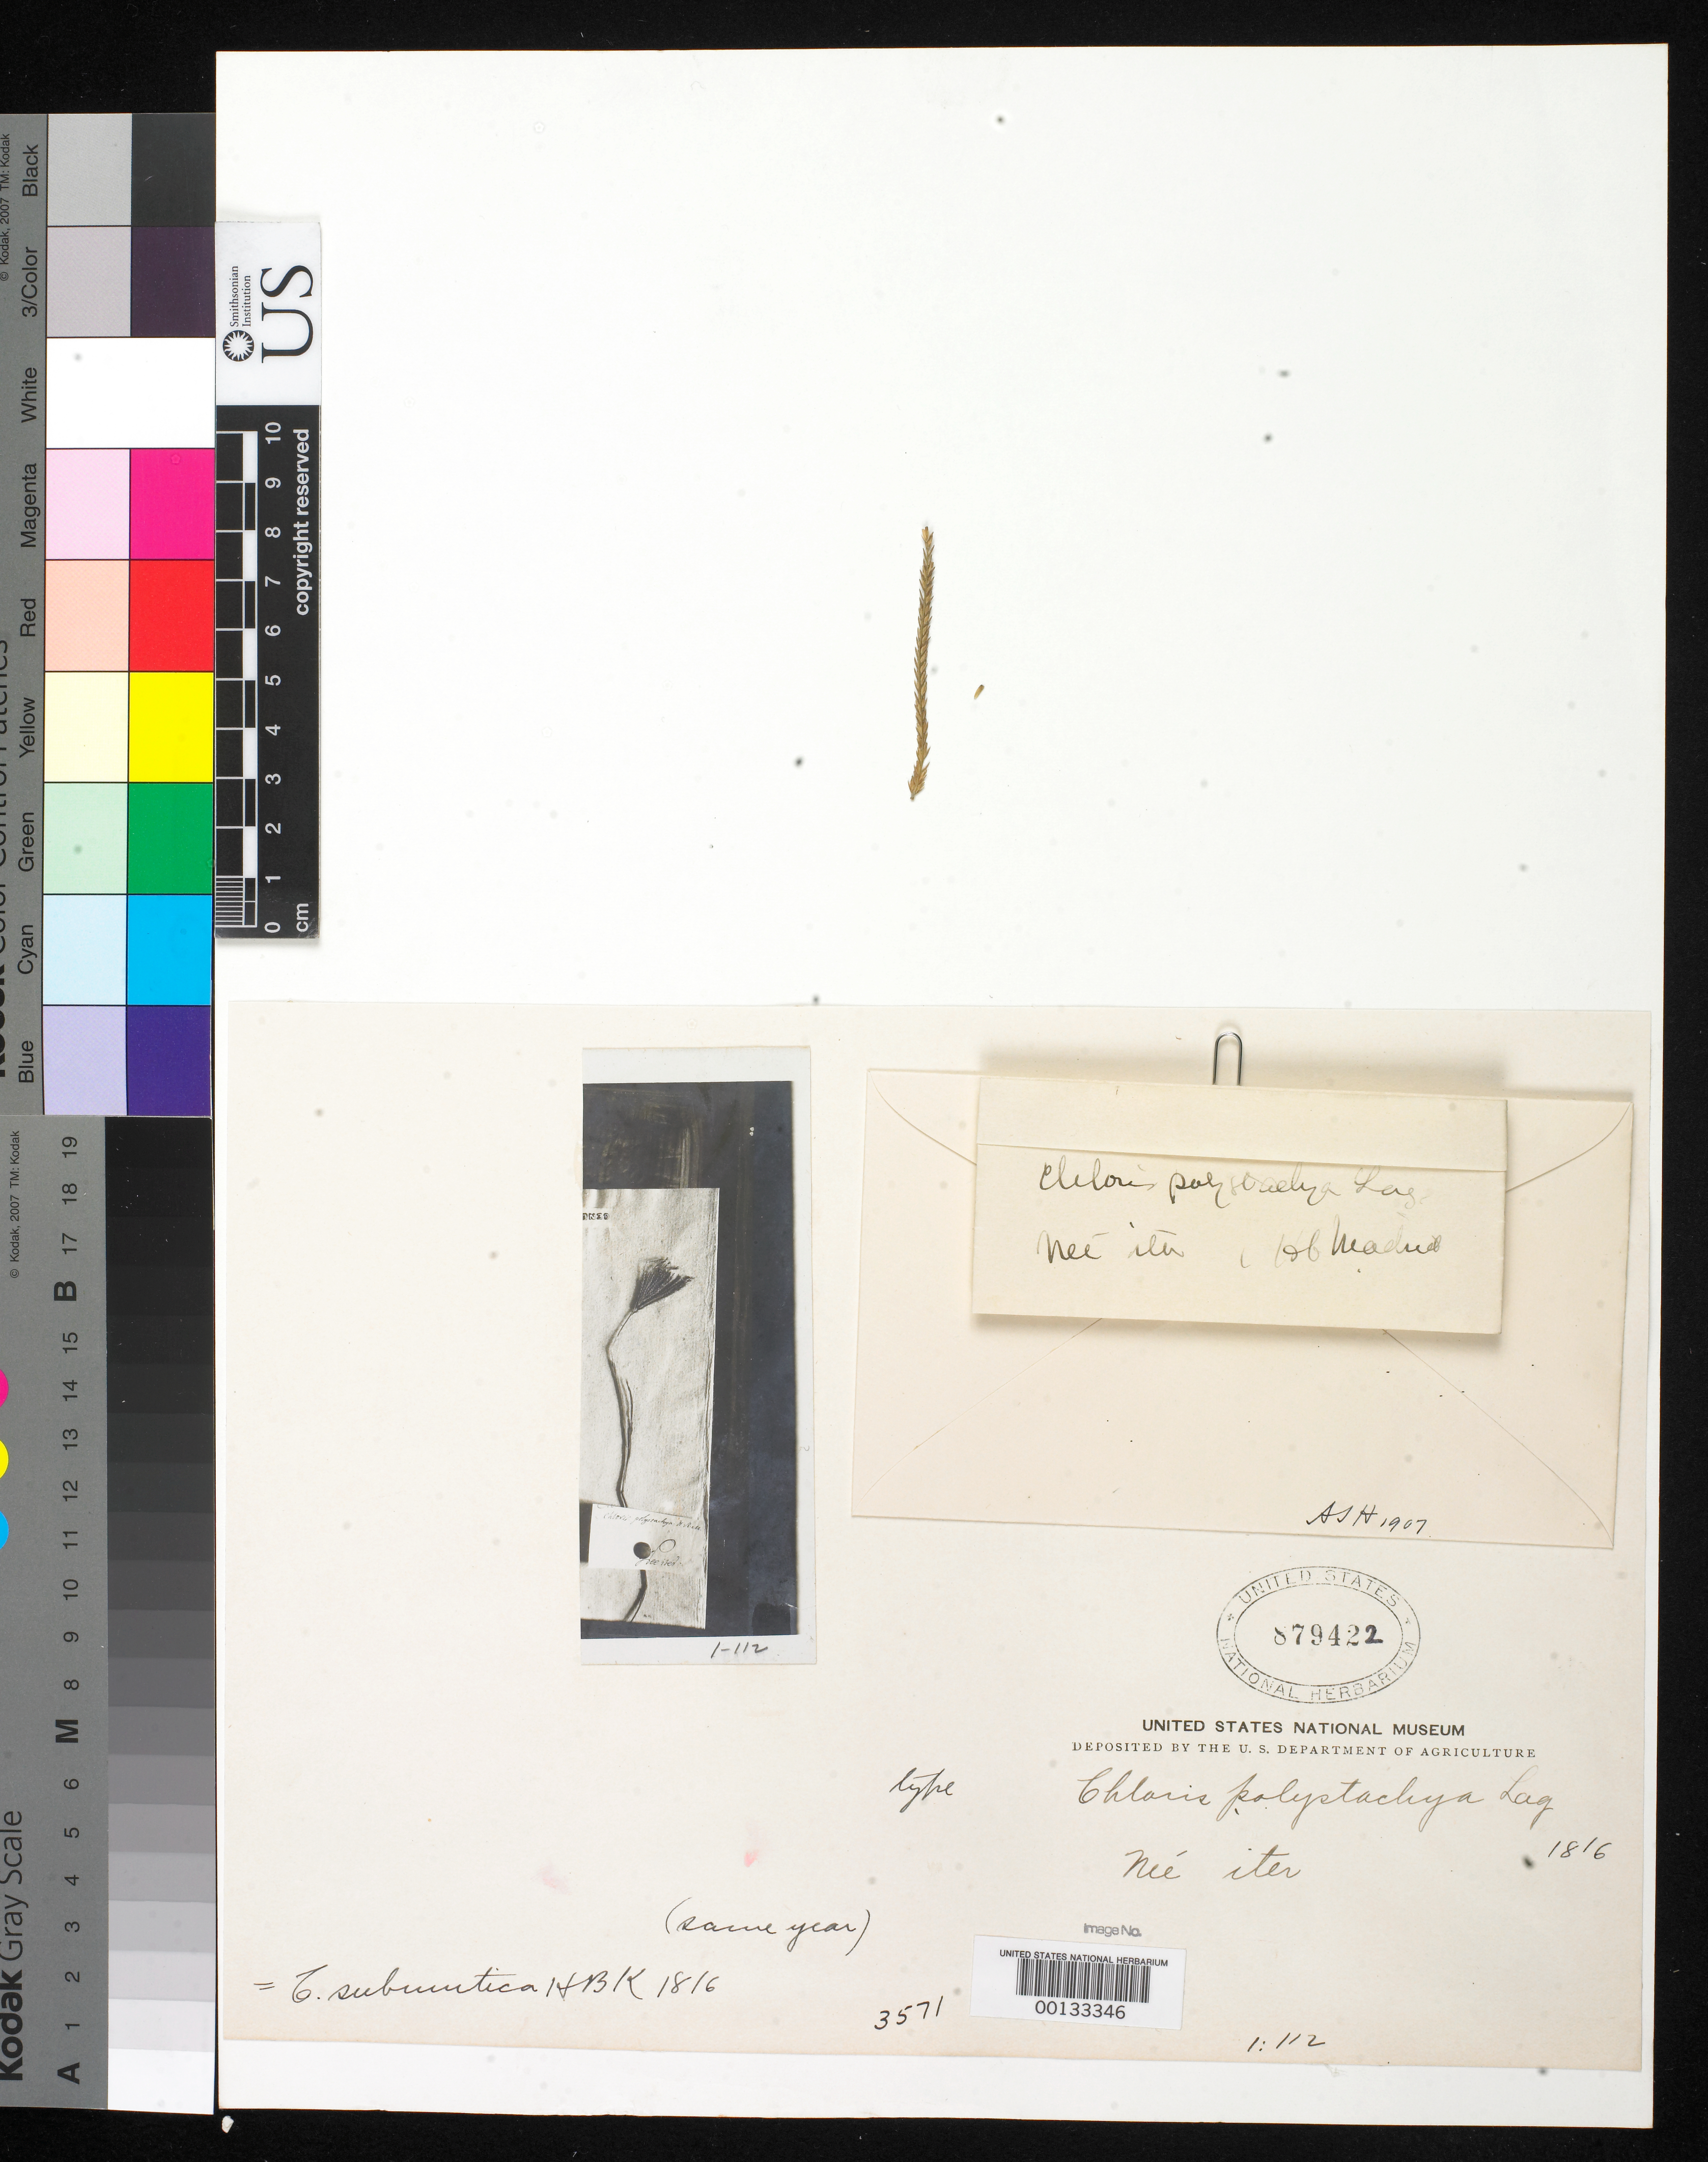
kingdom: Plantae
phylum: Tracheophyta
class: Liliopsida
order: Poales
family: Poaceae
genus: Chloris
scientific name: Chloris polystachya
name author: Lag.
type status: Type Collection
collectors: M. Sessé y Lacasta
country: Mexico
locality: E of Monserrat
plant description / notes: Photograph & fragmentary material of type specimen ex herb. Madrid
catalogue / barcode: US 879422